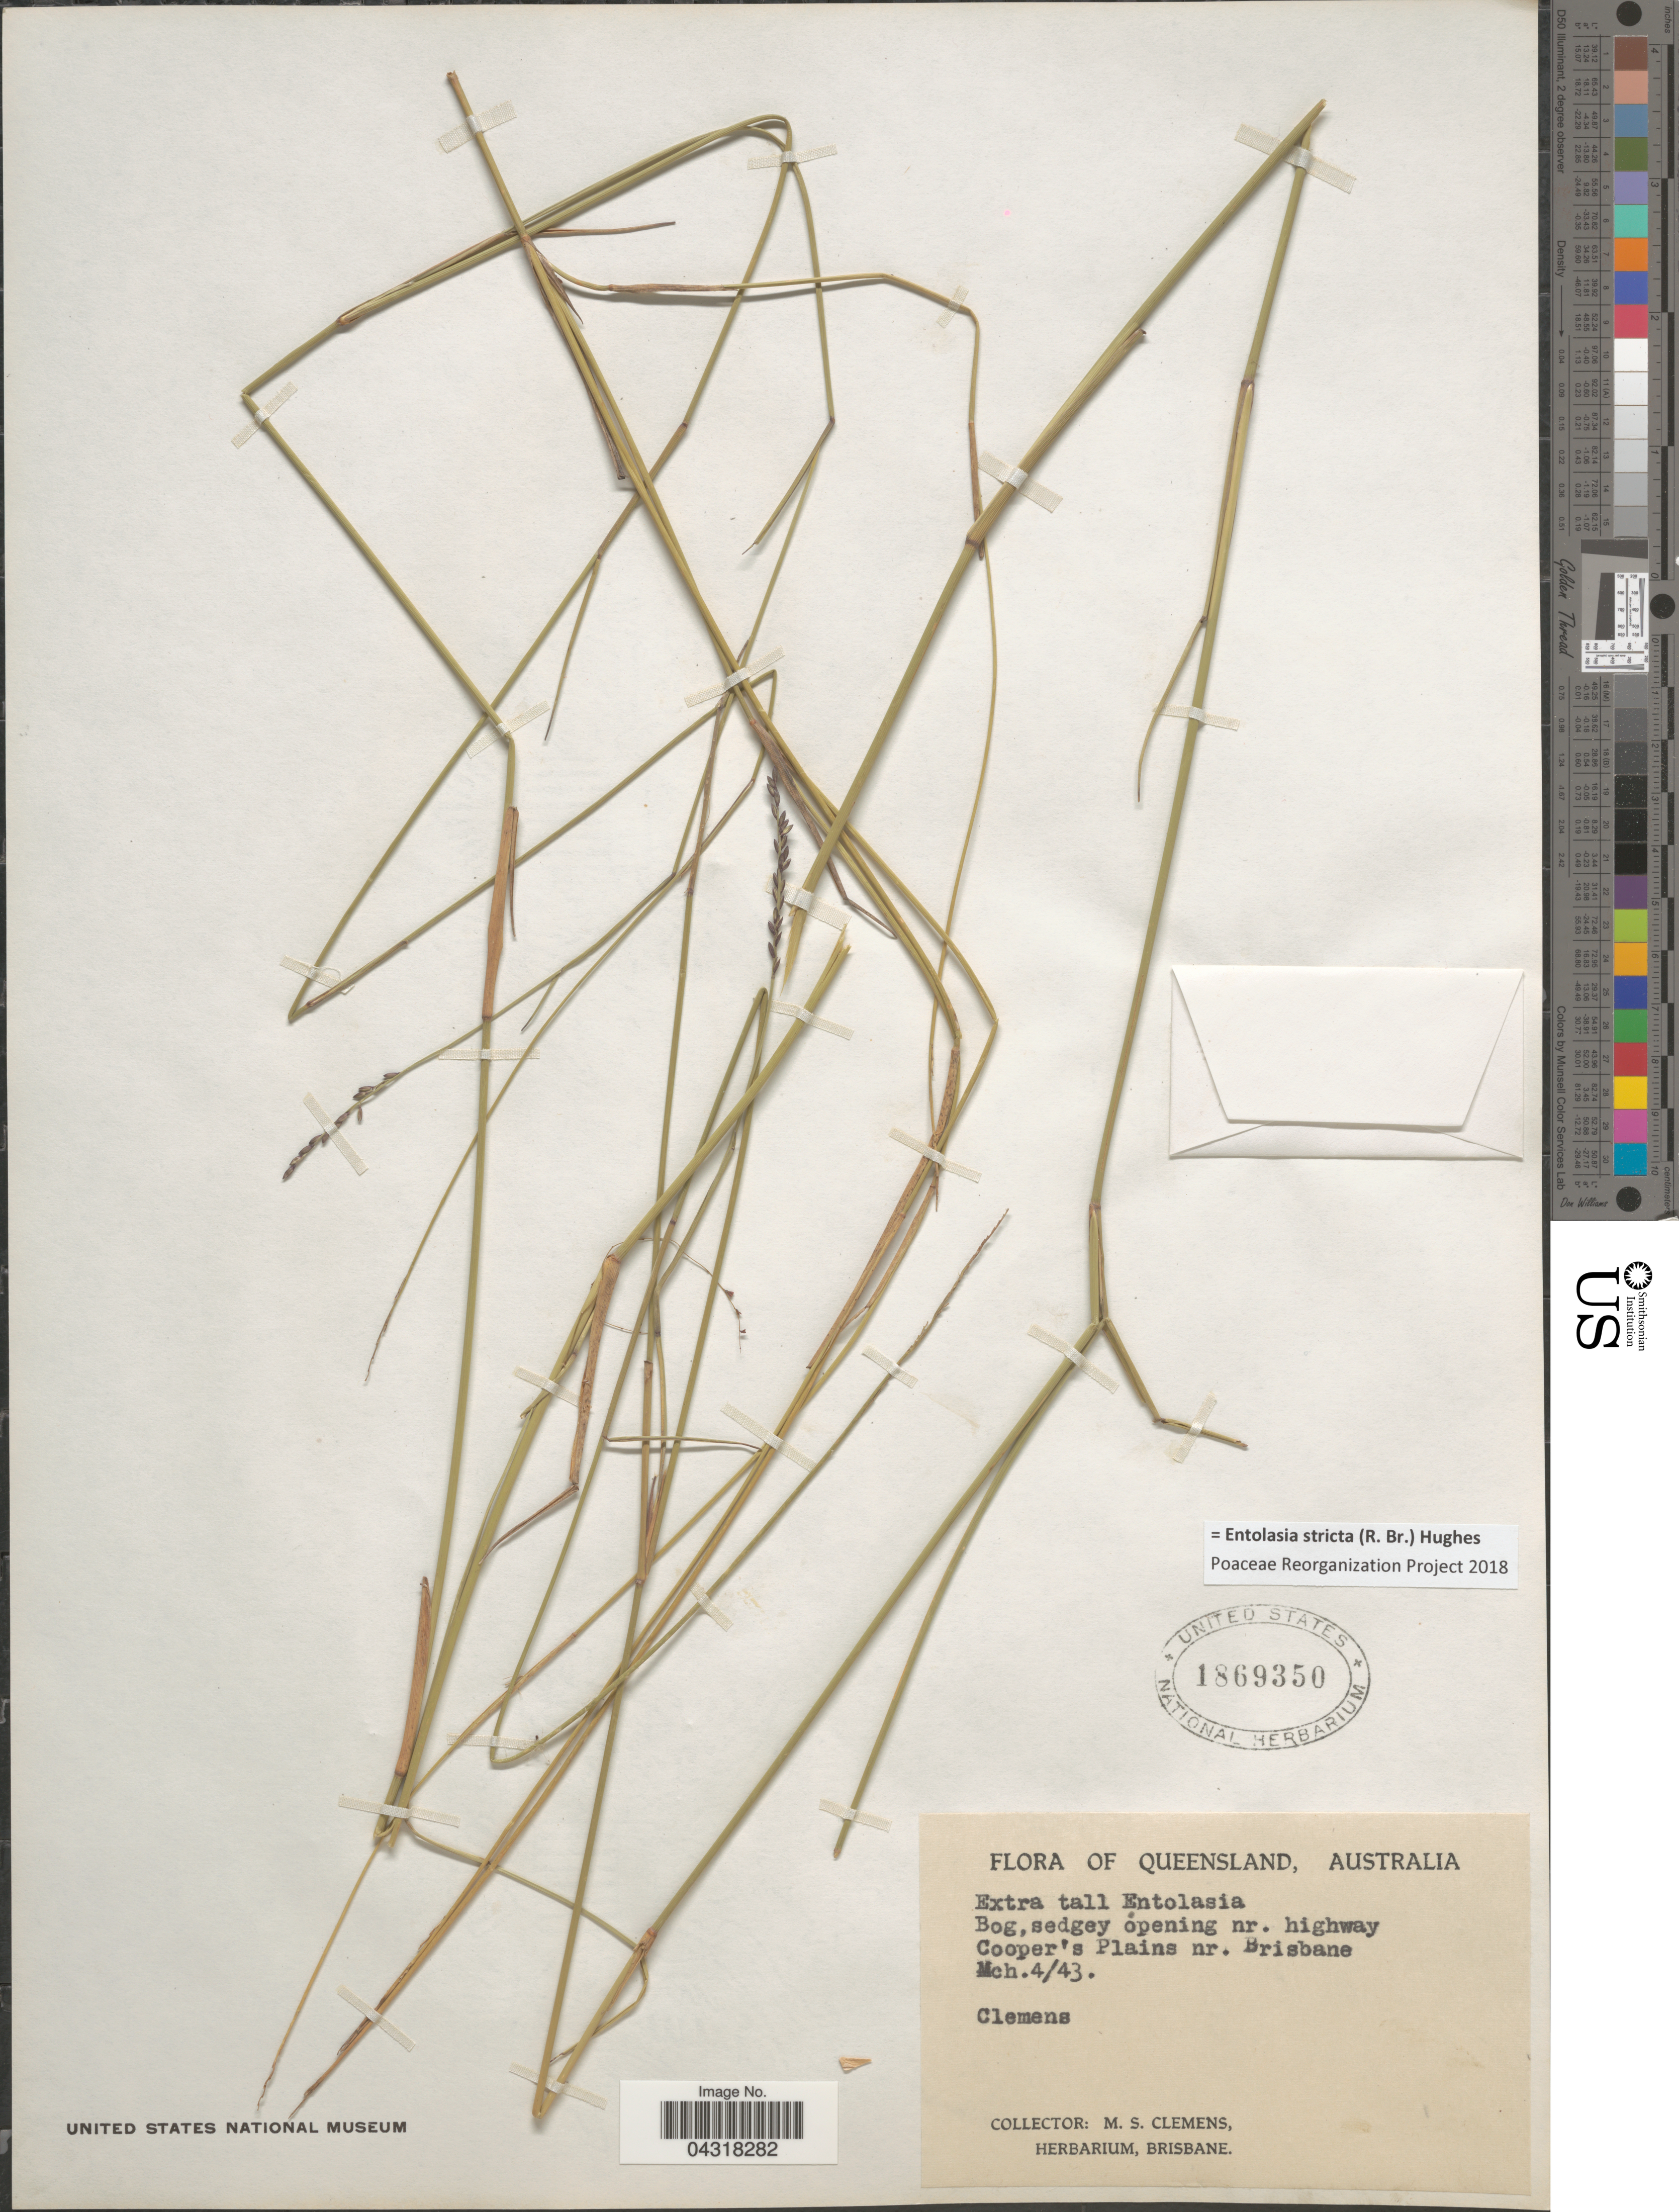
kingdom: Plantae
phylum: Tracheophyta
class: Liliopsida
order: Poales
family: Poaceae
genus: Entolasia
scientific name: Entolasia stricta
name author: (R. Br.) C.E. Hughes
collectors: M. S. Clemens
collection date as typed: Transcribed d/m/y: 4/3/43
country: Australia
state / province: Queensland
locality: Bog, sedgey opening nr. highway Cooper's Plains nr. Brisbane.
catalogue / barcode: US 1869350